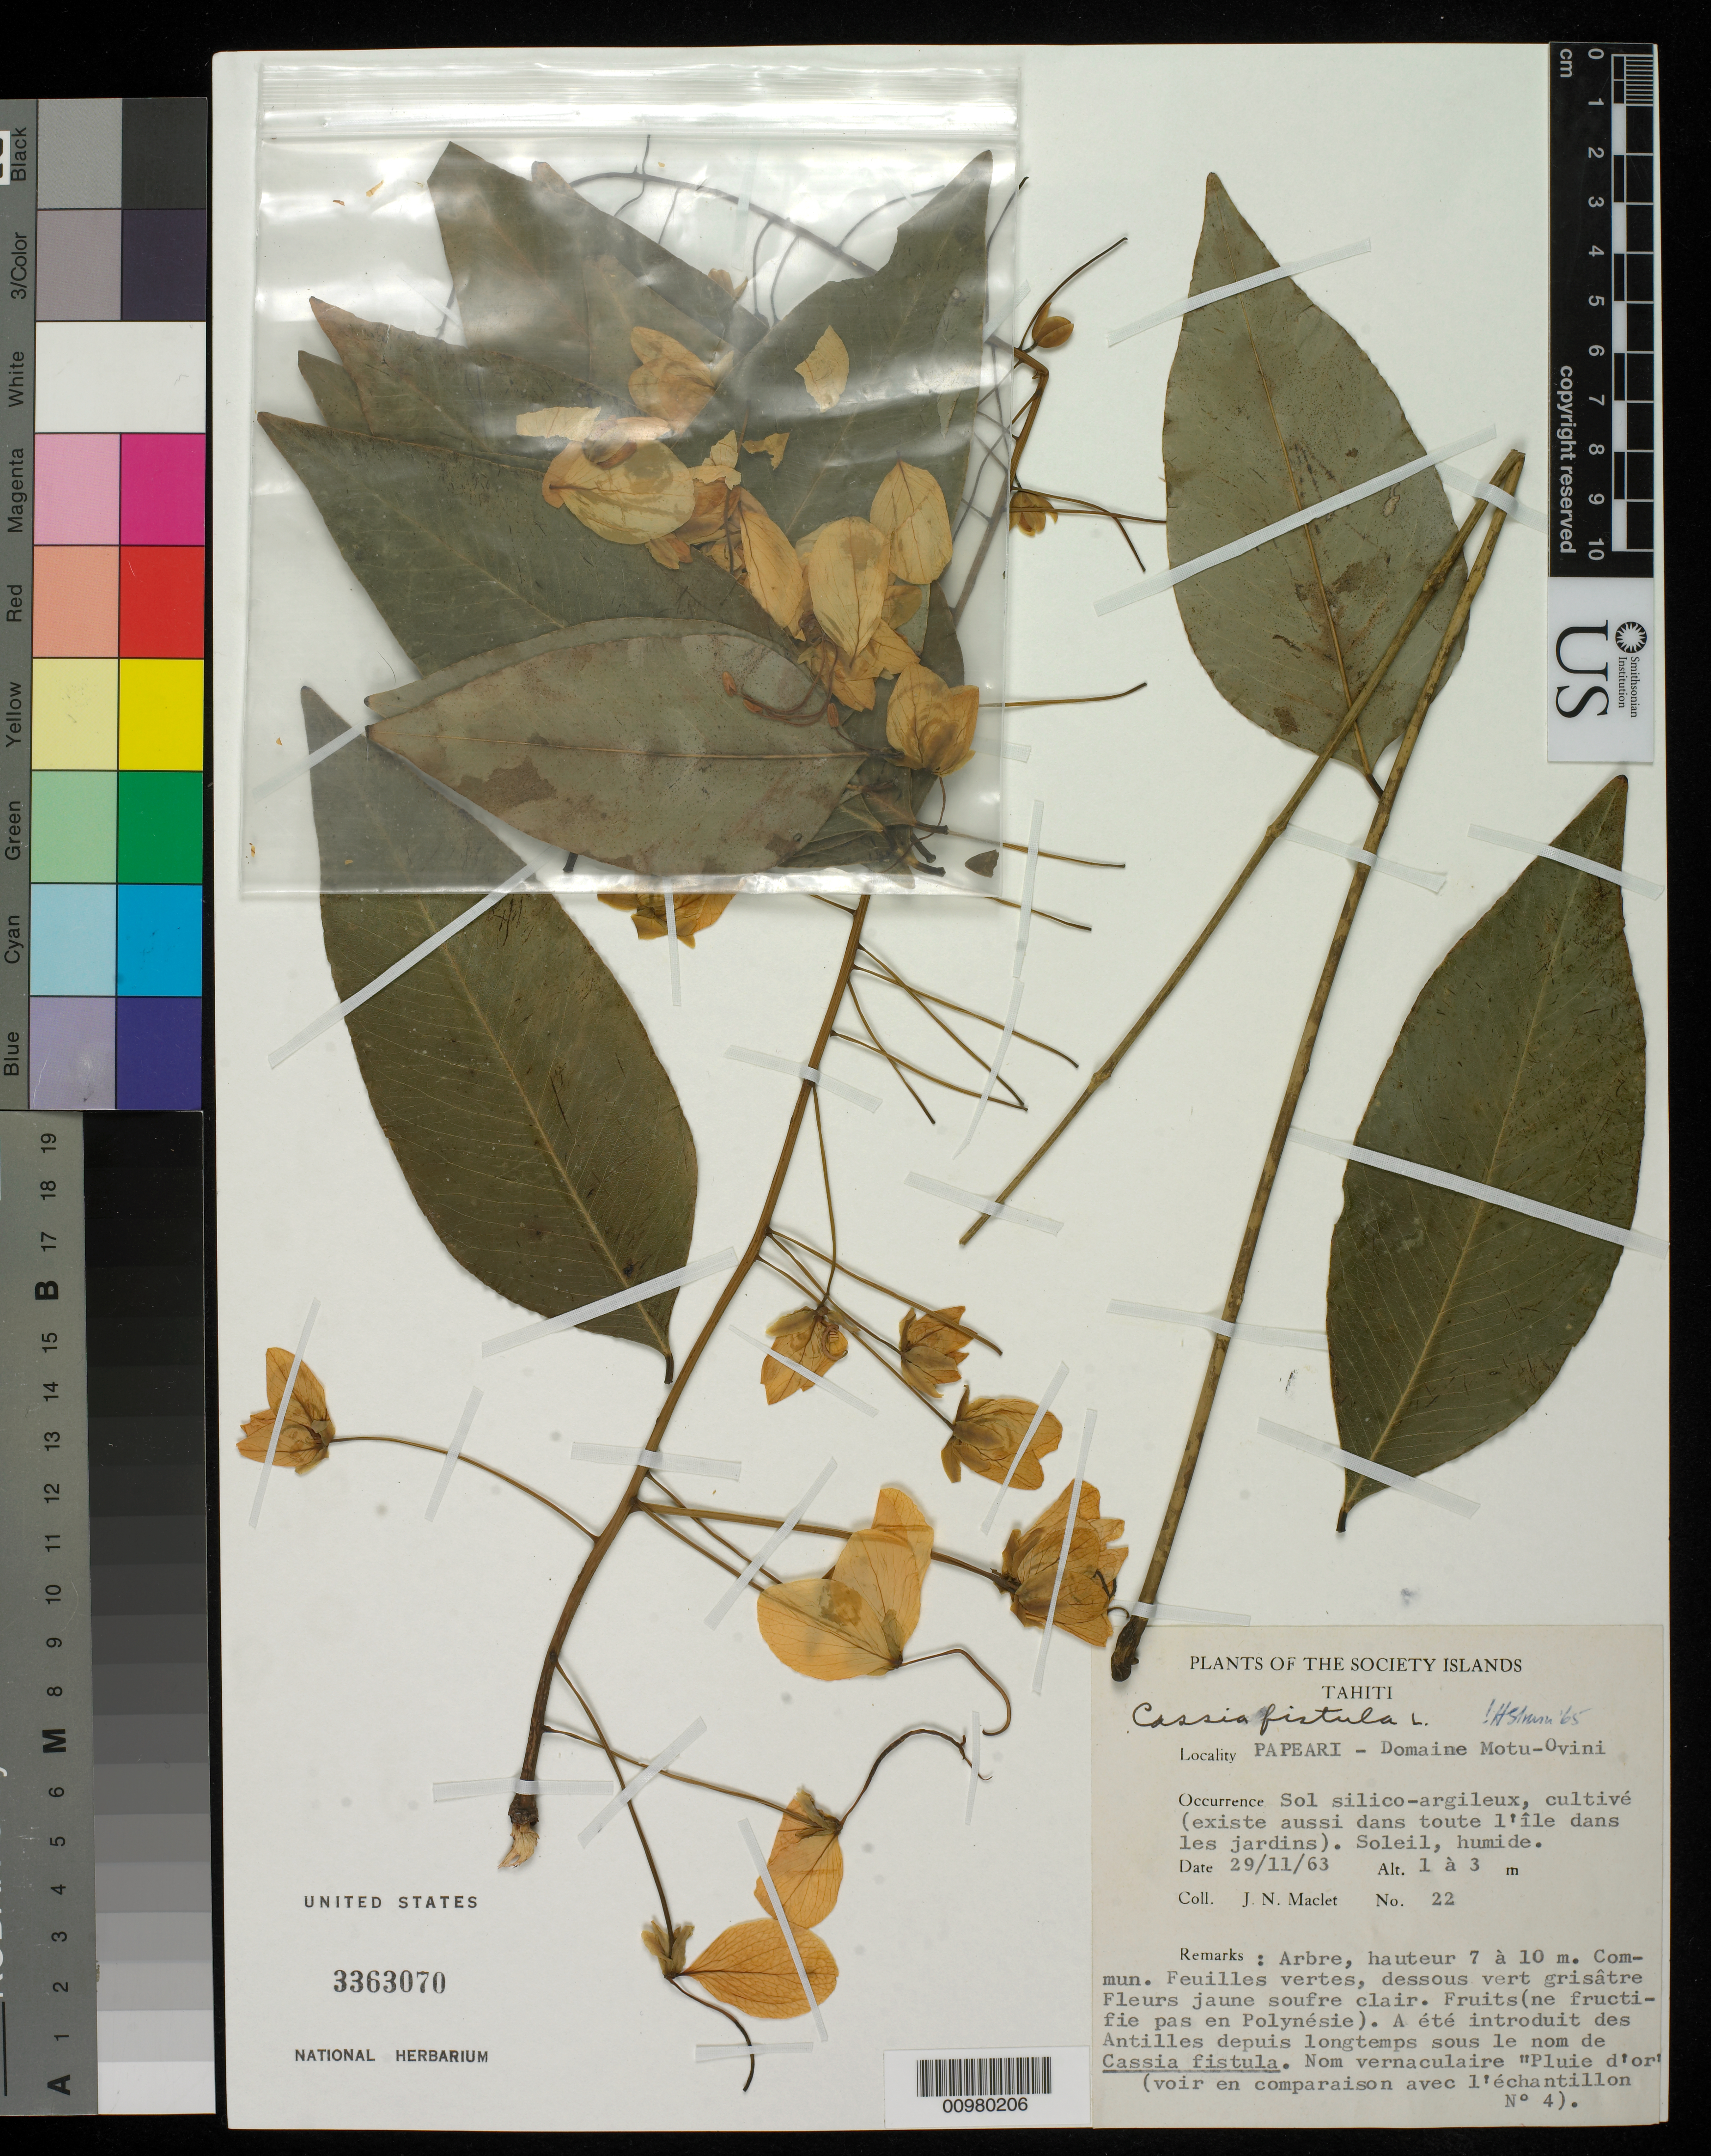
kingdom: Plantae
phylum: Tracheophyta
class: Magnoliopsida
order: Fabales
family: Fabaceae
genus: Cassia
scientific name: Cassia fistula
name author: L.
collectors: J. Maclet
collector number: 22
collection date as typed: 29 Nov 1963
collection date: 1963-11-29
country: French Polynesia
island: Tahiti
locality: Papeari, Domaine Motu, Ovini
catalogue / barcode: US 3363070